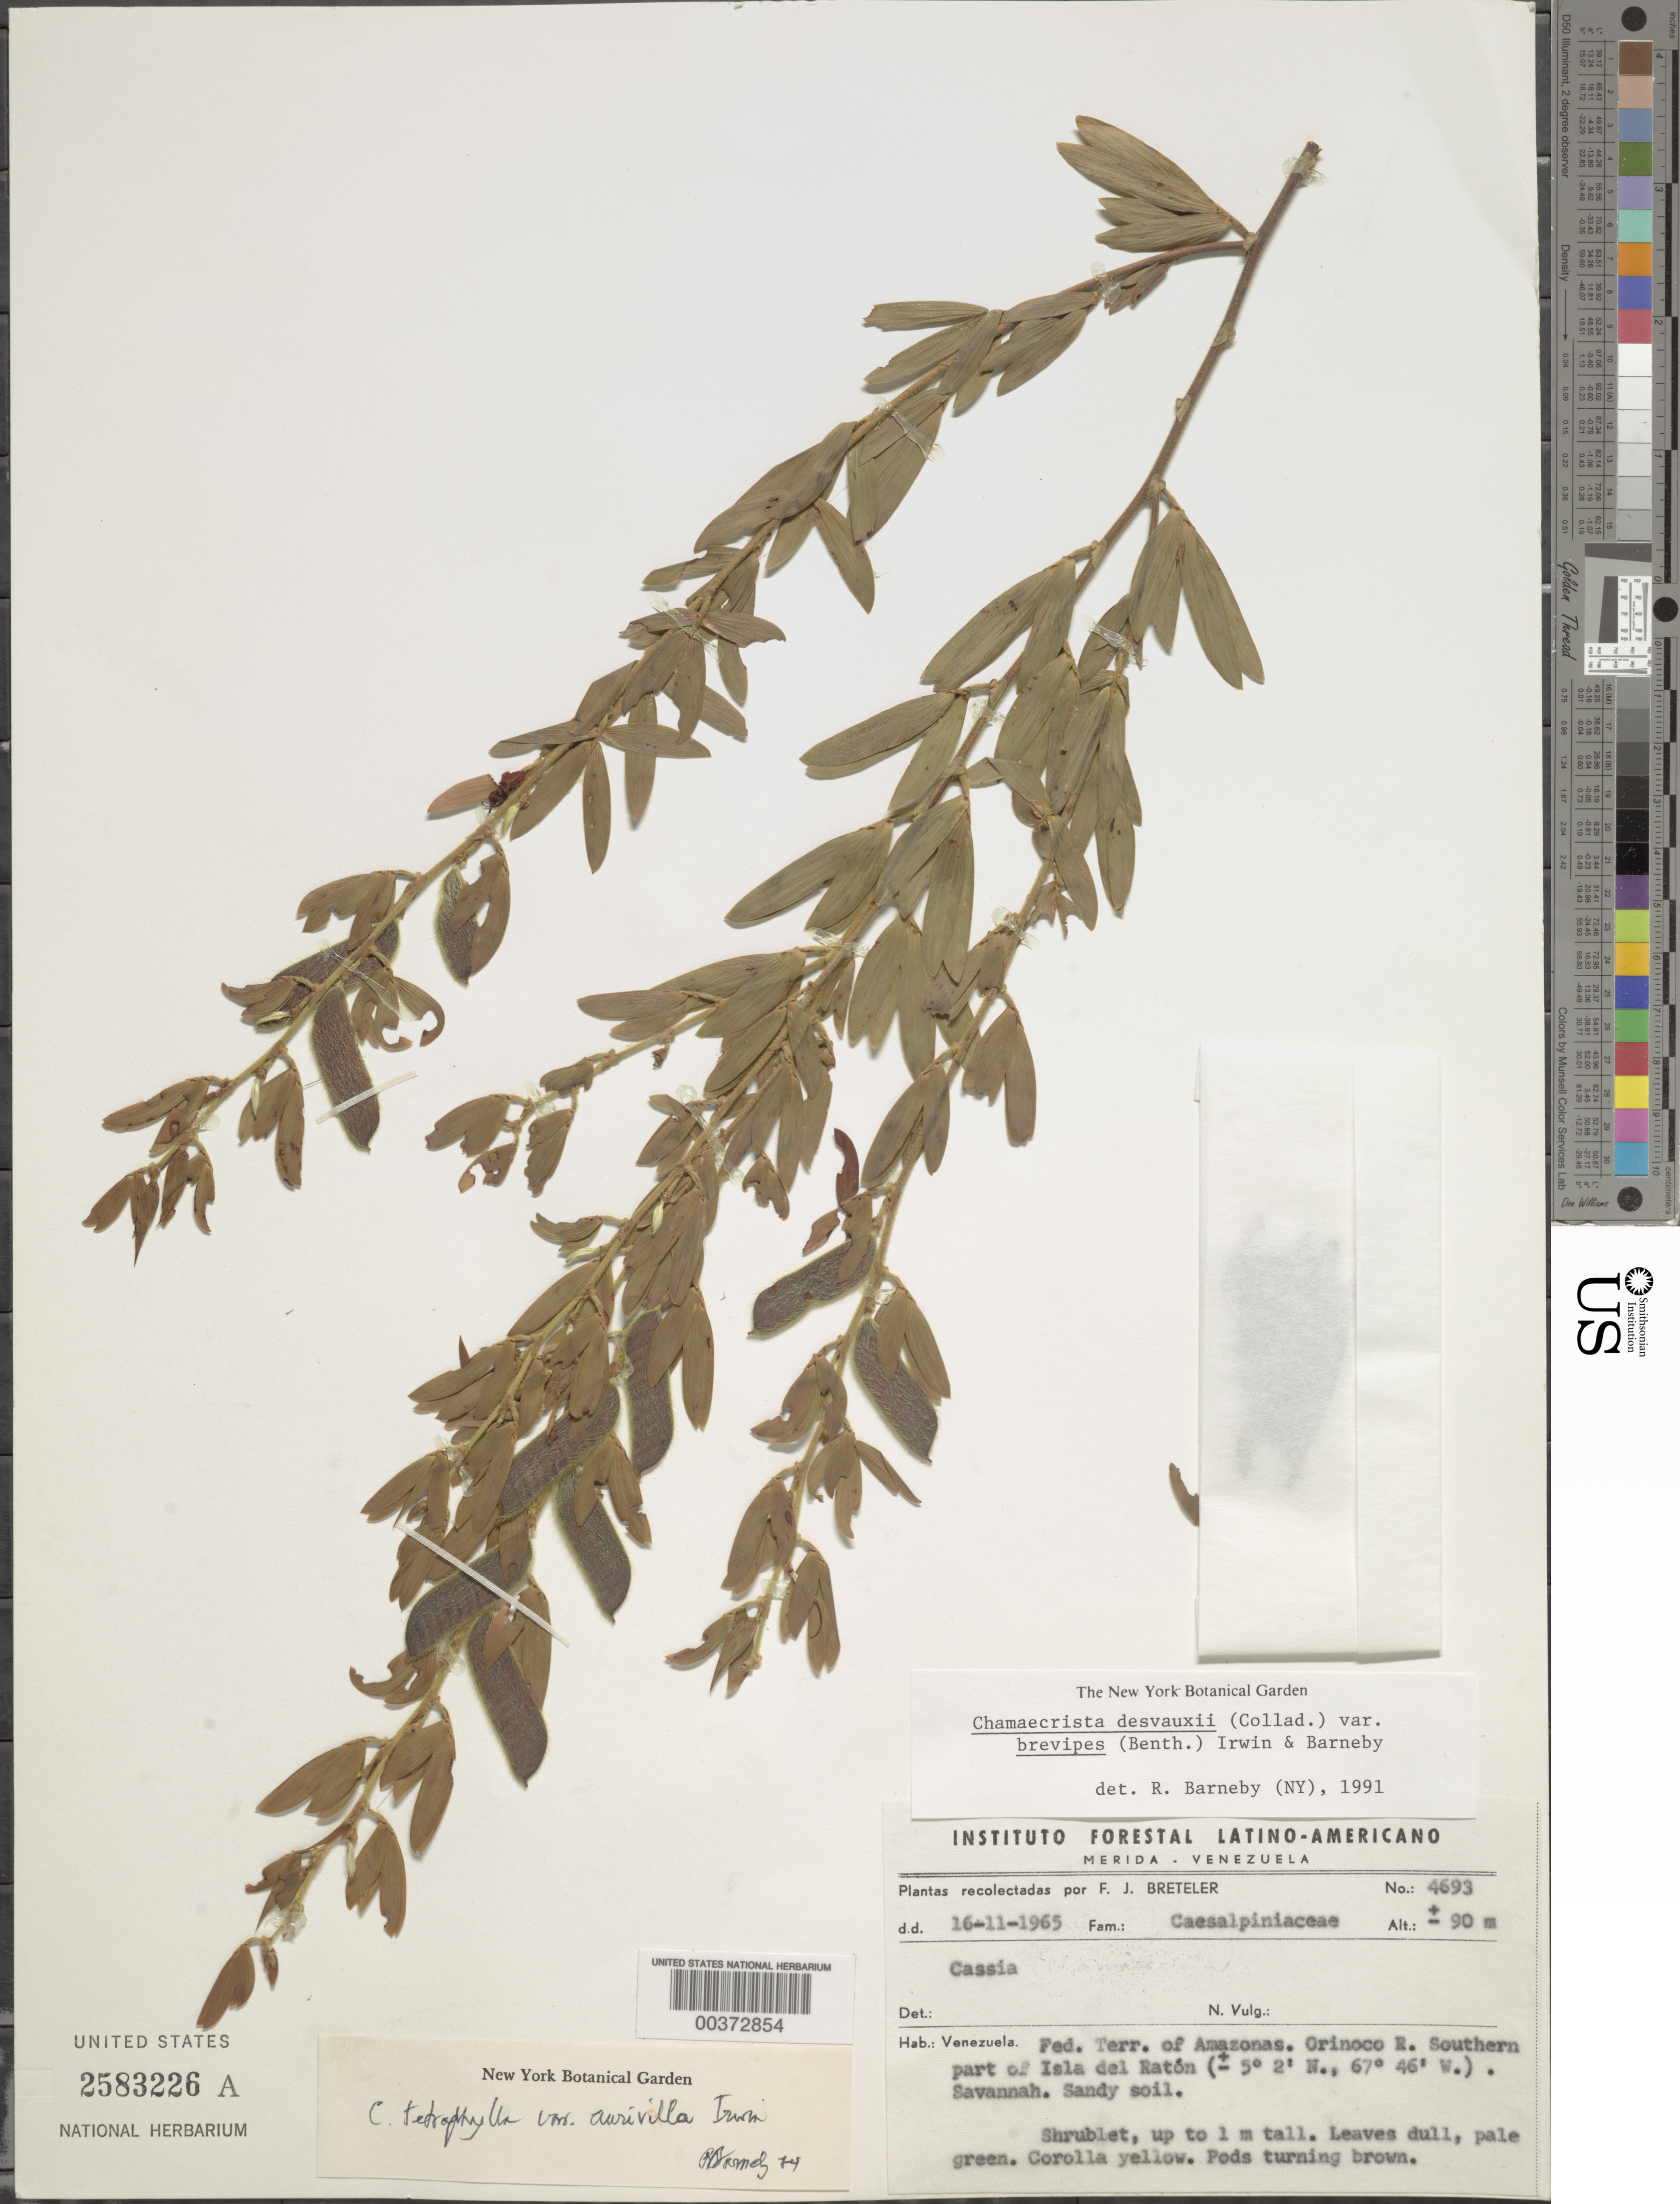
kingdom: Plantae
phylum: Tracheophyta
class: Magnoliopsida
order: Fabales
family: Fabaceae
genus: Chamaecrista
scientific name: Chamaecrista desvauxii var. brevipes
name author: (Benth.) H.S. Irwin & Barneby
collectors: F. J. Breteler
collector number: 4693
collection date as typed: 16 Nov 1965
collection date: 1965-11-16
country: Venezuela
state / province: Amazonas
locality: Orinoco river, southern part of isla del raton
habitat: Savanna; sandy soil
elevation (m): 90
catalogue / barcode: US 2583226A